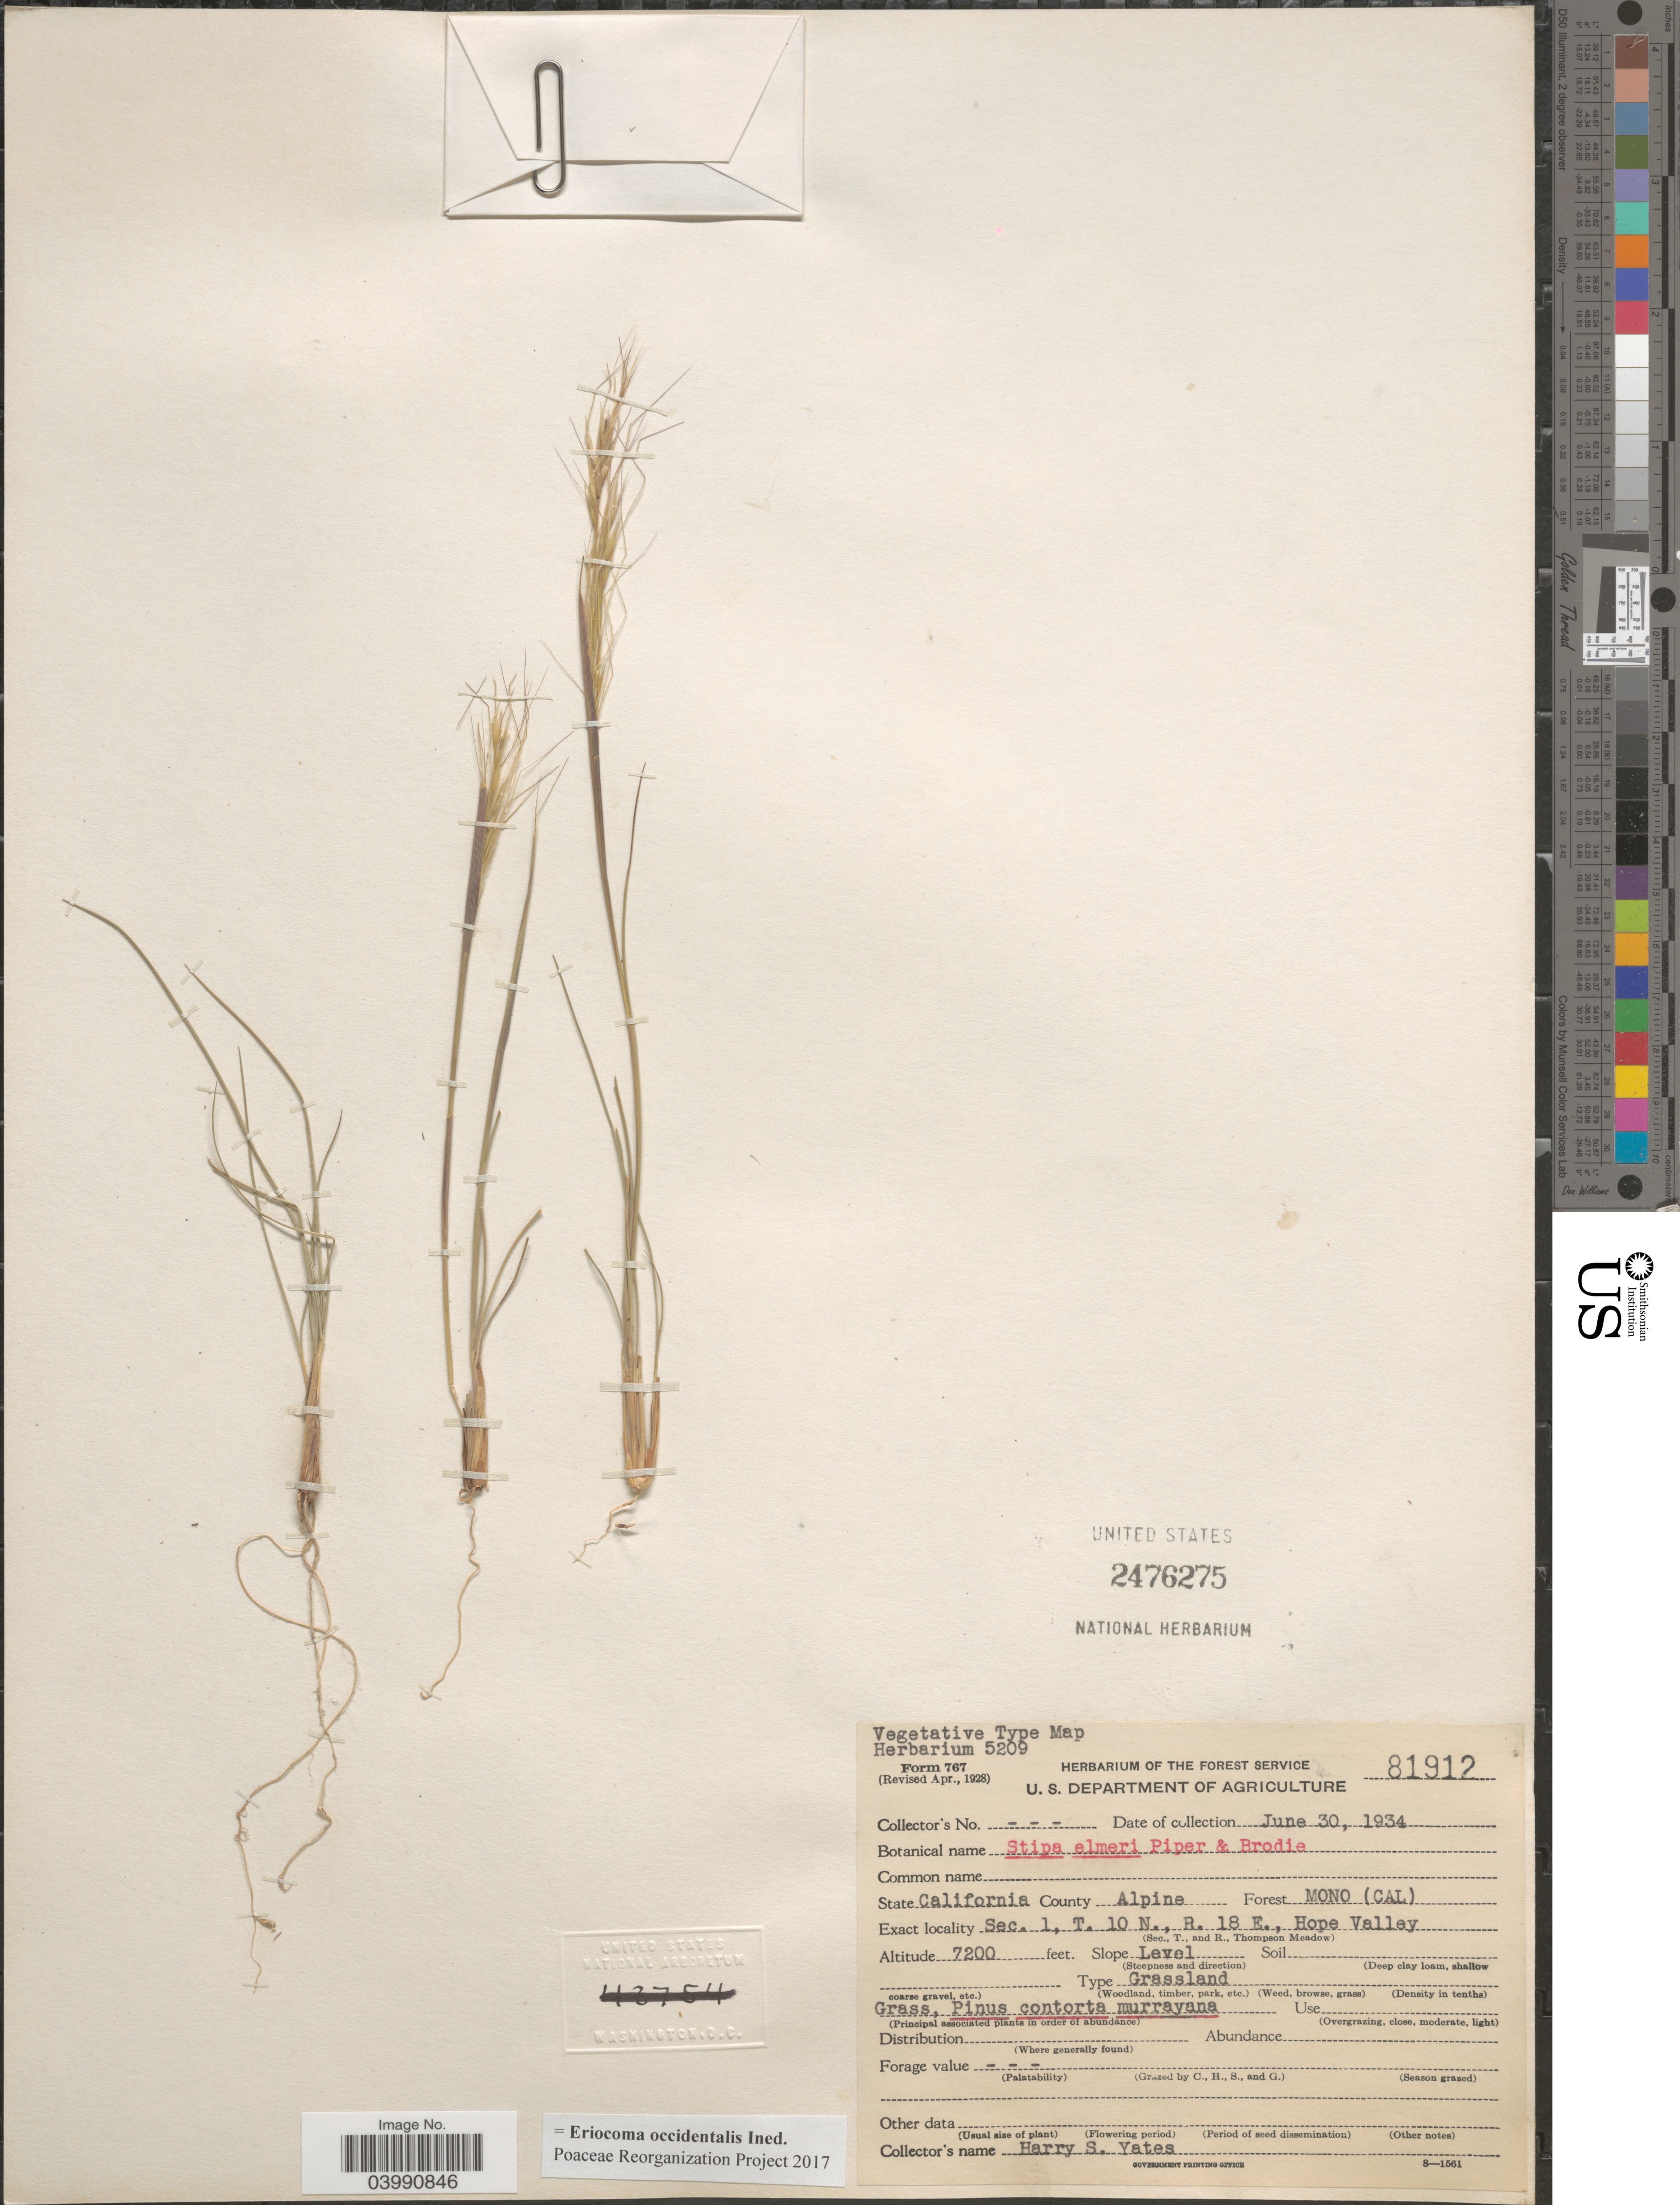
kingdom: Plantae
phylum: Tracheophyta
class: Liliopsida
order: Poales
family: Poaceae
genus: Eriocoma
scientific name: Eriocoma occidentalis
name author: (Thurb. ex S. Watson) Romasch.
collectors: H. S. Yates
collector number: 81912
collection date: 1934-06-30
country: United States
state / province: California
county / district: Alpine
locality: County Alpine. Forest MONO (CAL). Sec. 1, T. 10 N., R. 18 E., Hope Valley.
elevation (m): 2195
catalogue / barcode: US 2476275